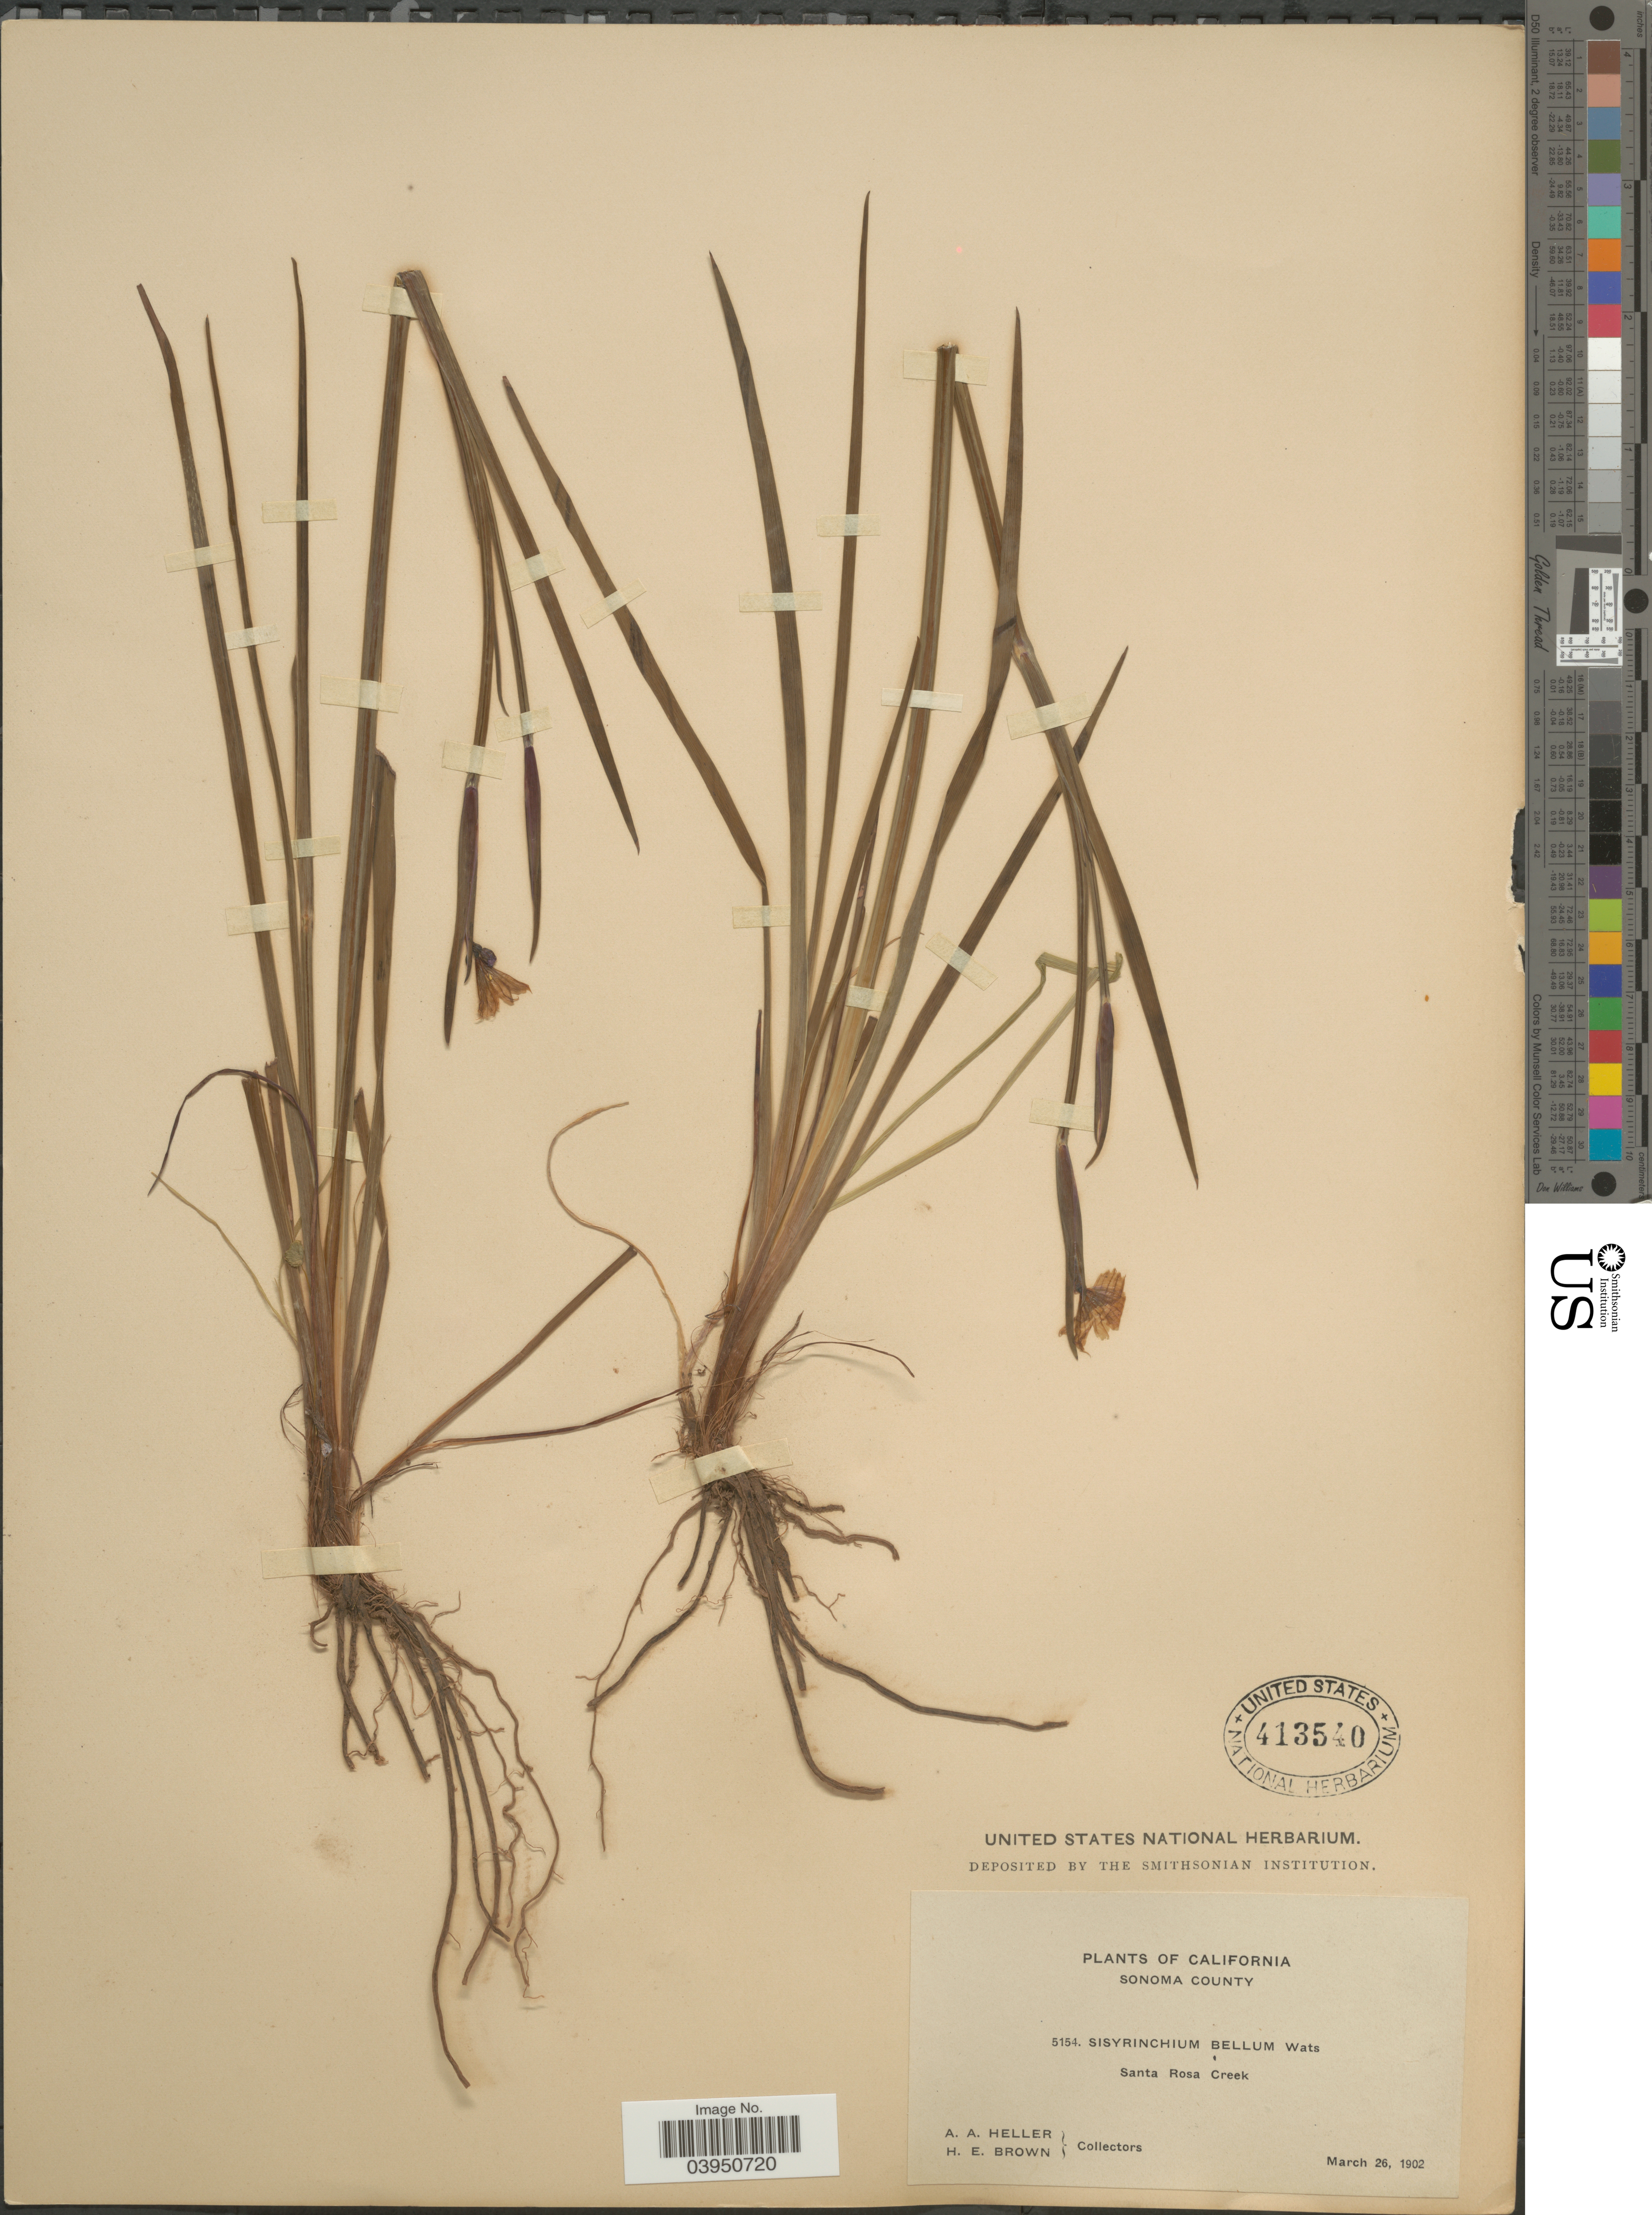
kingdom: Plantae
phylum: Tracheophyta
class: Liliopsida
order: Asparagales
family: Iridaceae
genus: Sisyrinchium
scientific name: Sisyrinchium bellum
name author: S. Watson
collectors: A. A. Heller & H. E. Brown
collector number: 5154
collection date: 1902-03-26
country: United States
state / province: California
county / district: Sonoma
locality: Sonoma County. Santa Rosa Creek.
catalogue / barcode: US 413540